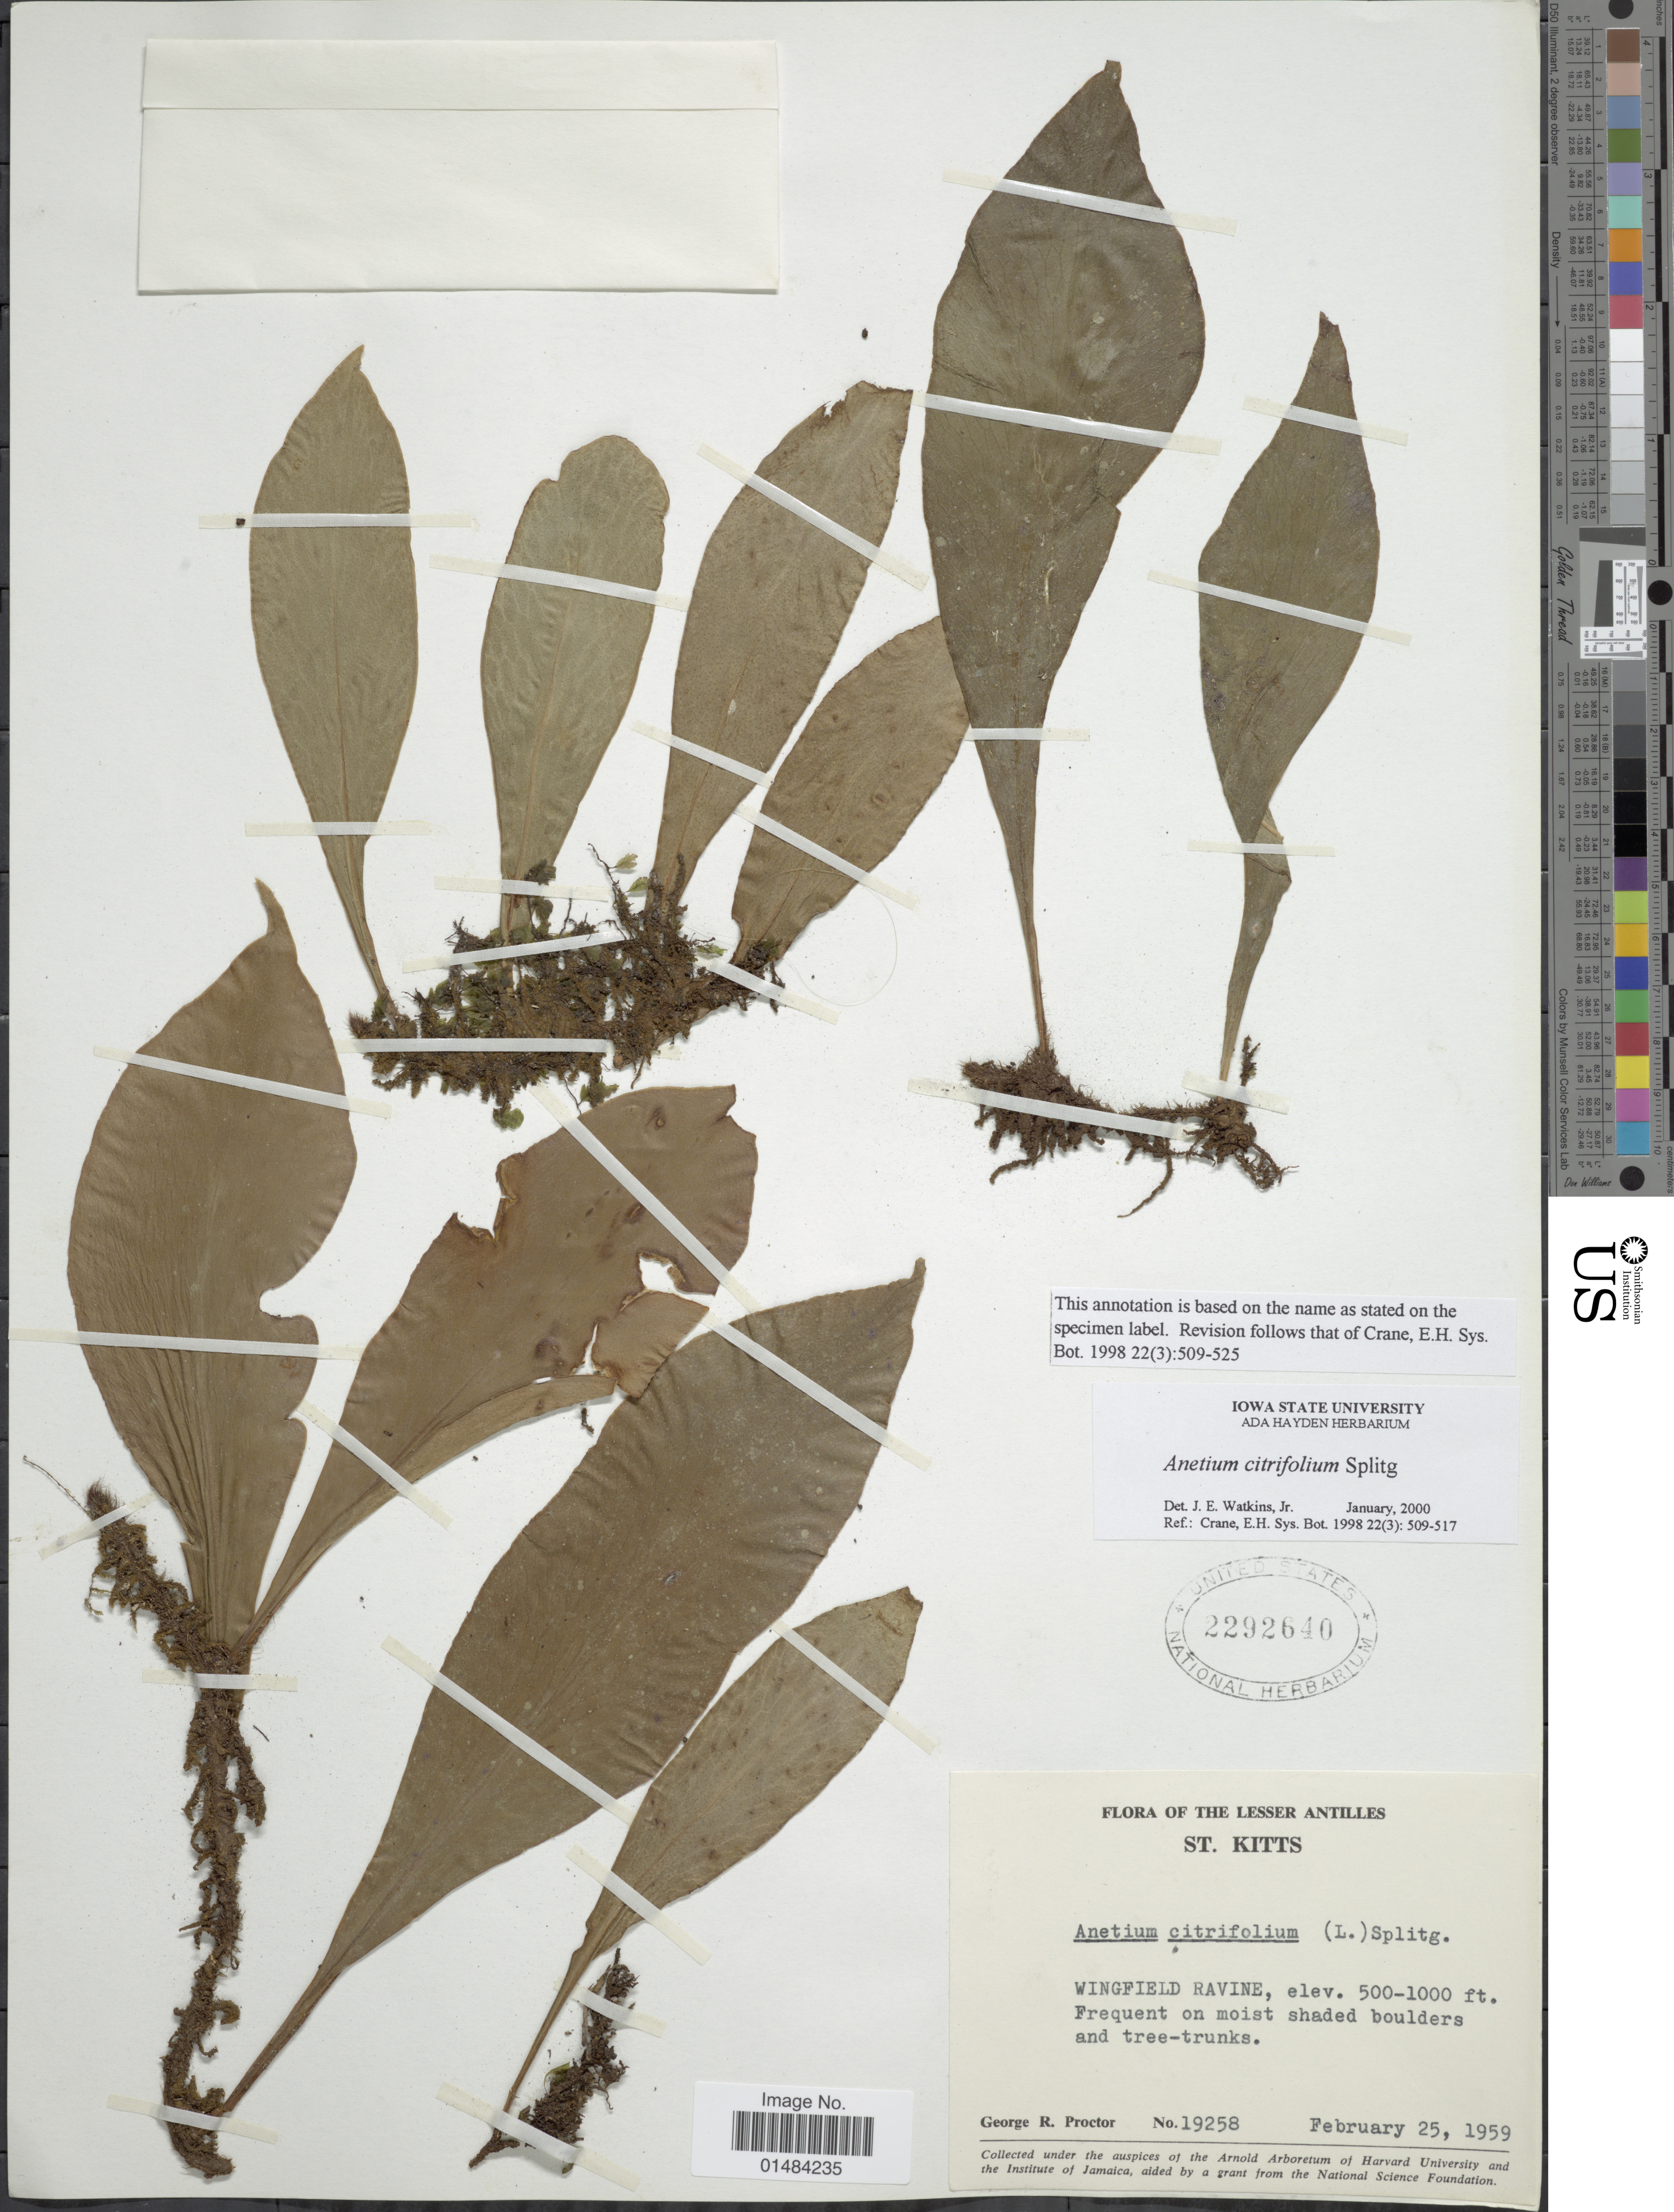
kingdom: Plantae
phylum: Tracheophyta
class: Polypodiopsida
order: Polypodiales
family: Pteridaceae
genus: Anetium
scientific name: Anetium citrifolium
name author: (L.) Splitg.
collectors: G. R. Proctor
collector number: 19258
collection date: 1959-02-25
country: St. Christopher-Nevis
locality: The Lesser Antilles, St. Kitts, Wingfield Ravine.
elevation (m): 152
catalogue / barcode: US 2292640